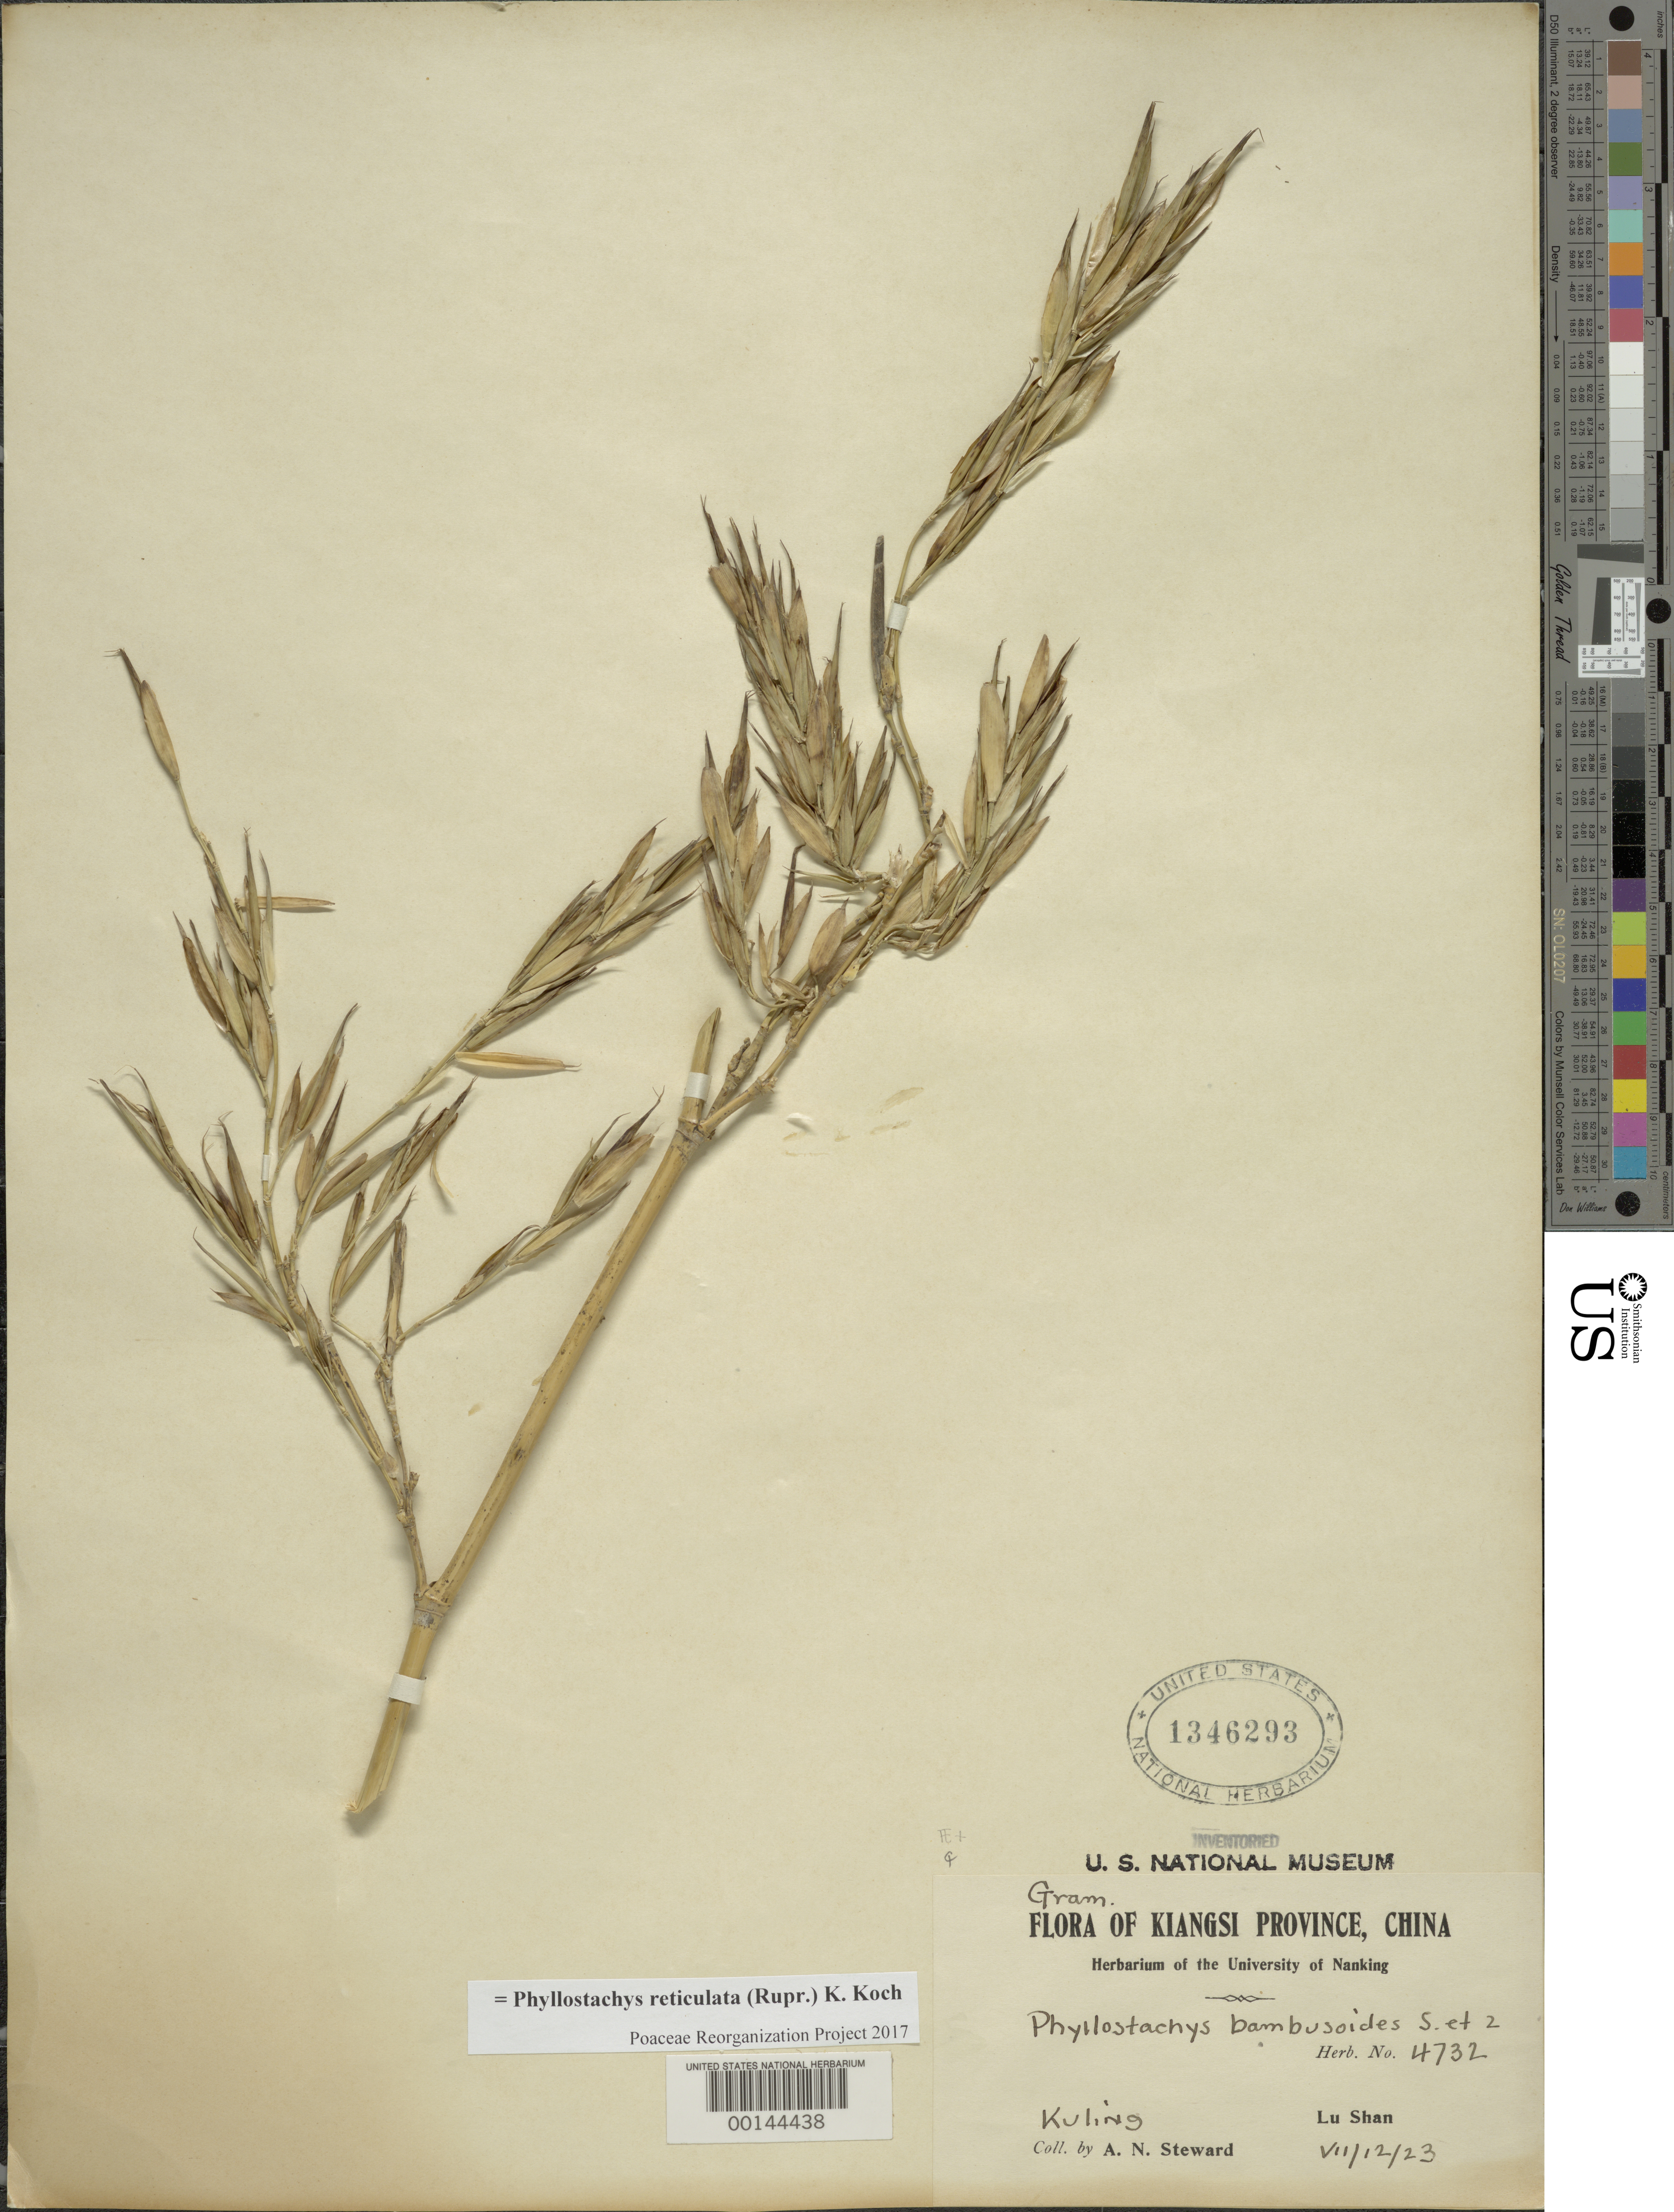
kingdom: Plantae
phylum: Tracheophyta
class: Liliopsida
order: Poales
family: Poaceae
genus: Phyllostachys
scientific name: Phyllostachys reticulata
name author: (Rupr.) K. Koch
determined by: Poaceae Reorganization Project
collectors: A. N. Steward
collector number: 4732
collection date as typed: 12 Jul 1923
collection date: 1923-07-12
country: China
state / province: Jiangxi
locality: Lu shan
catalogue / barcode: US 1346293